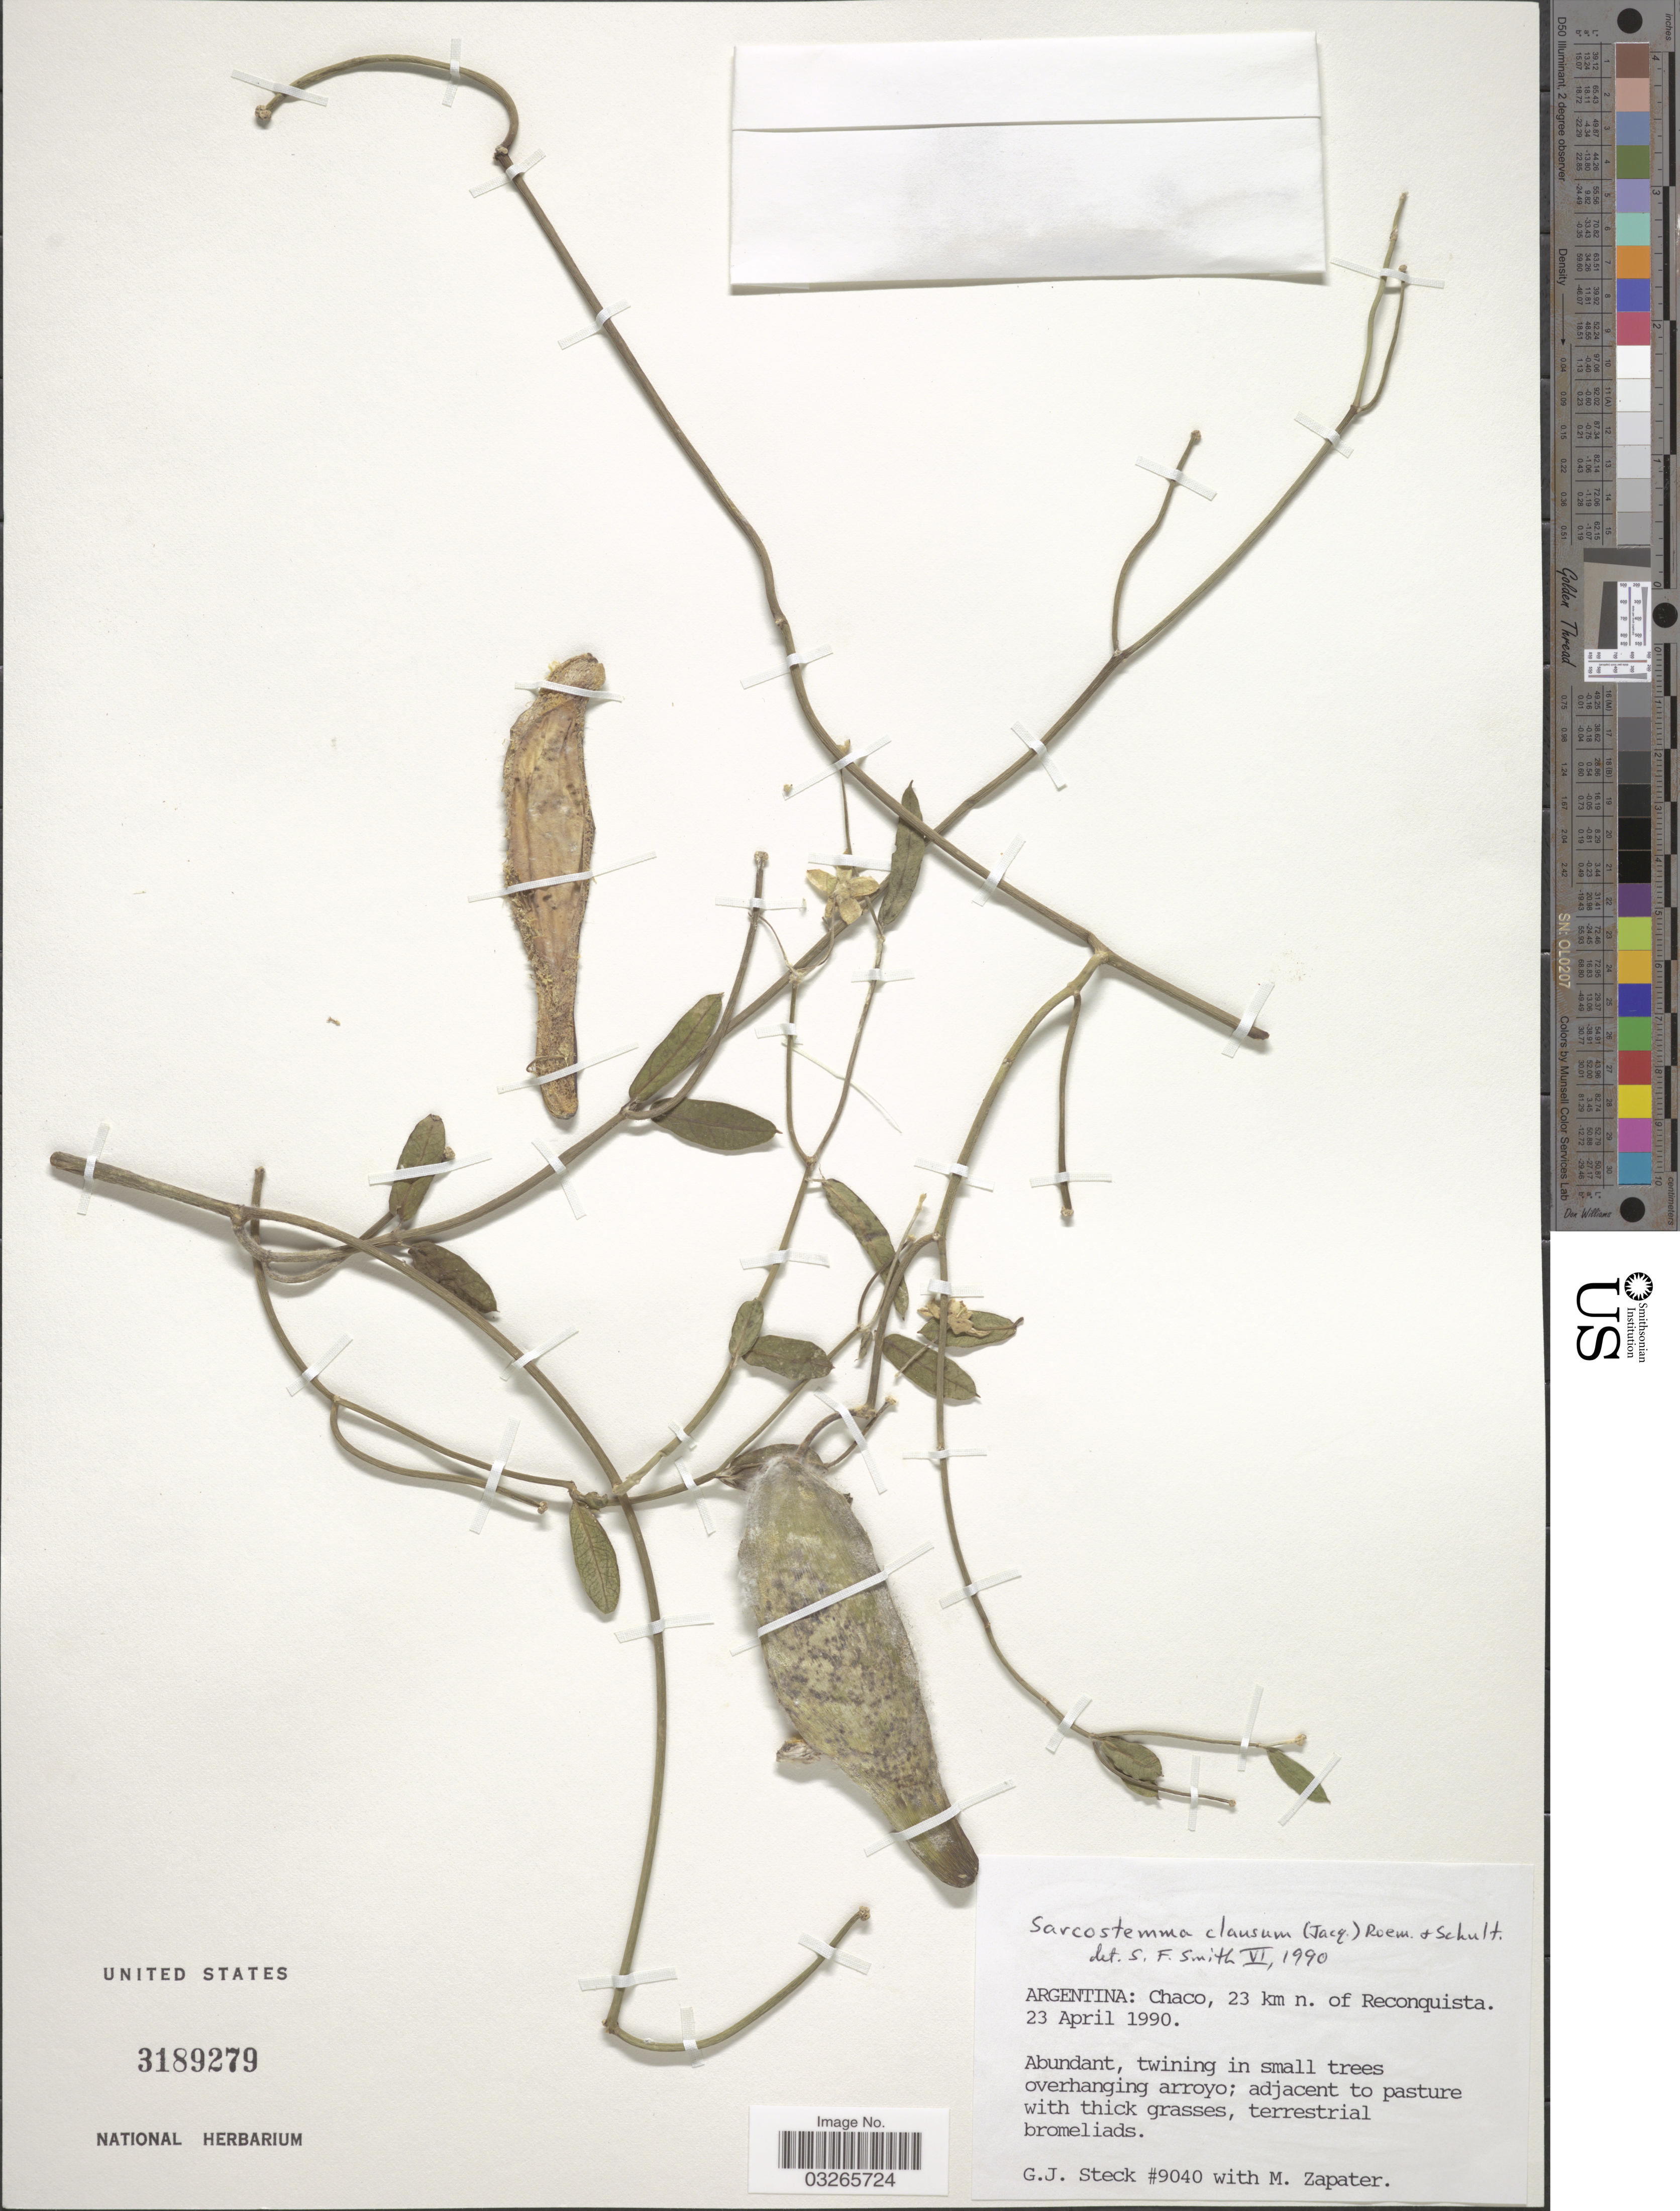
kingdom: Plantae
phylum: Tracheophyta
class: Magnoliopsida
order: Gentianales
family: Apocynaceae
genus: Sarcostemma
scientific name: Sarcostemma clausum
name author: (Jacq.) Schult.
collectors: G. Steck & M. Zapater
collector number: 9040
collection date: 1990-04-23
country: Argentina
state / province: Chaco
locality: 23 km n. of Reconquista.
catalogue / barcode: US 3189279